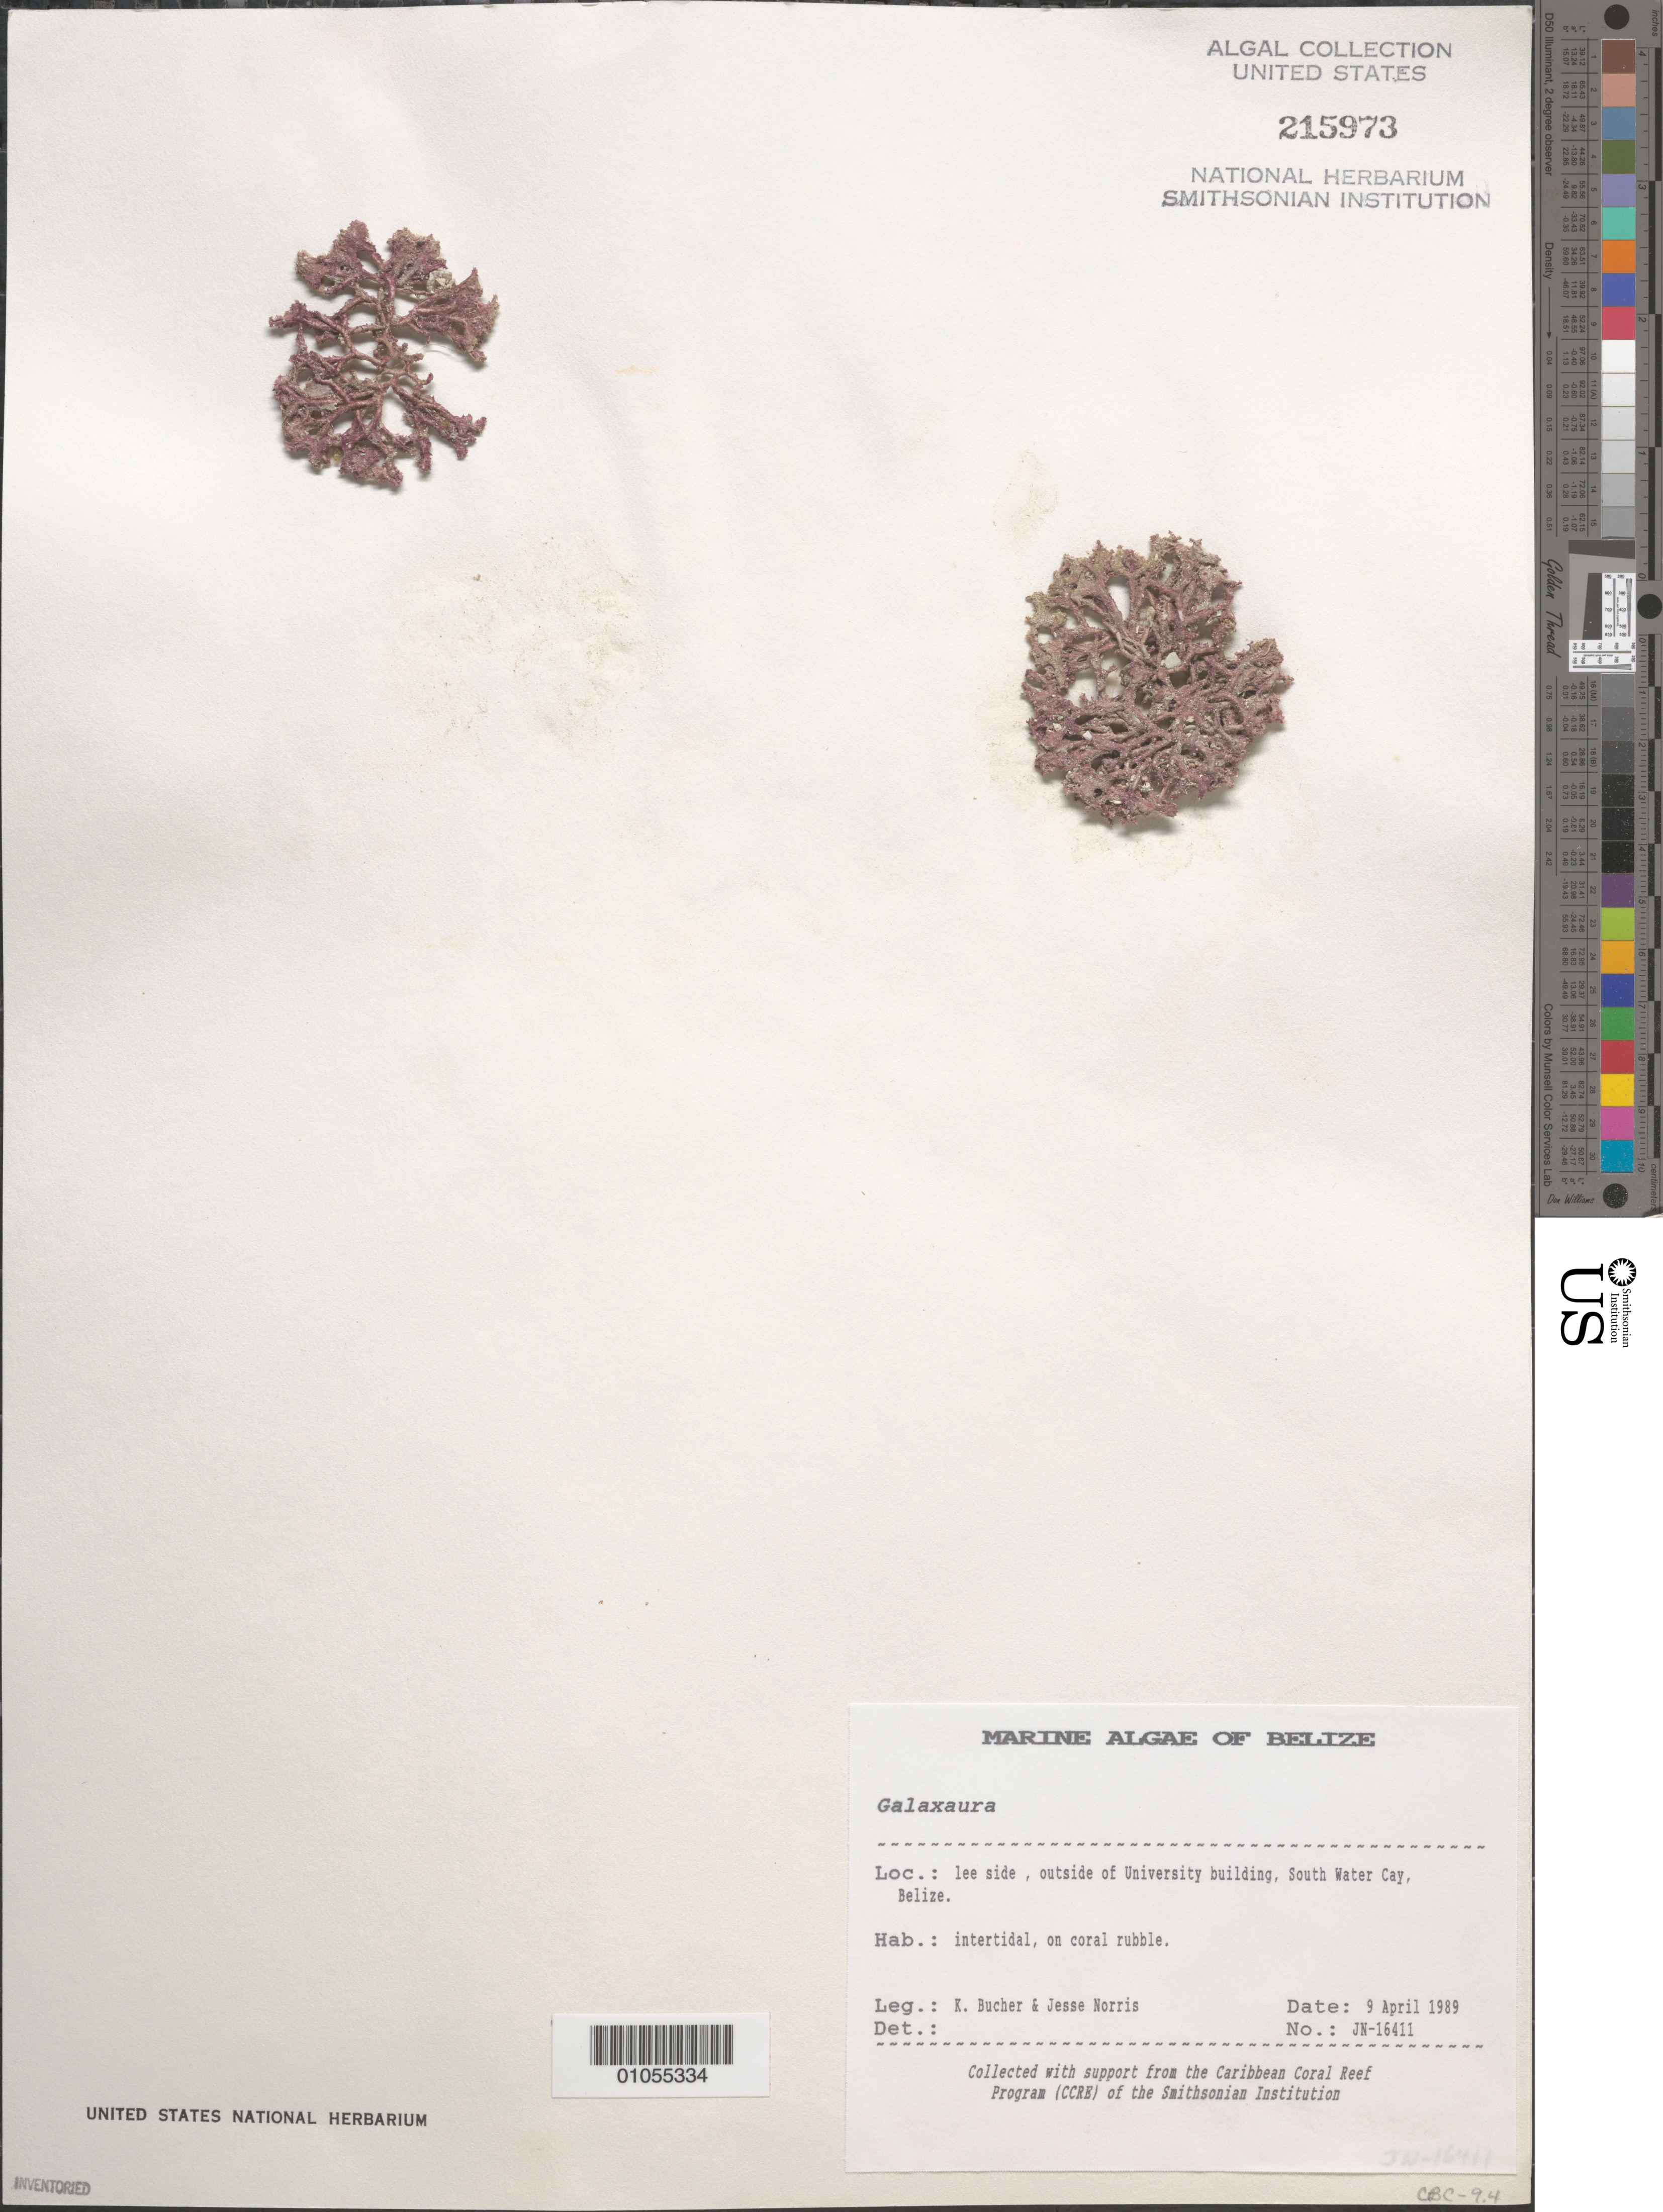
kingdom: Plantae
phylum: Rhodophyta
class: Florideophyceae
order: Nemaliales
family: Galaxauraceae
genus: Galaxaura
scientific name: Galaxaura sp.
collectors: K. E. Bucher & J. A. Norris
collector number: JN-16411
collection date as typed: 09 Apr 1989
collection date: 1989-04-09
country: Belize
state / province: Stann Creek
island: South Water Cay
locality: Lee side, outside of University building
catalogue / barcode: US 215973